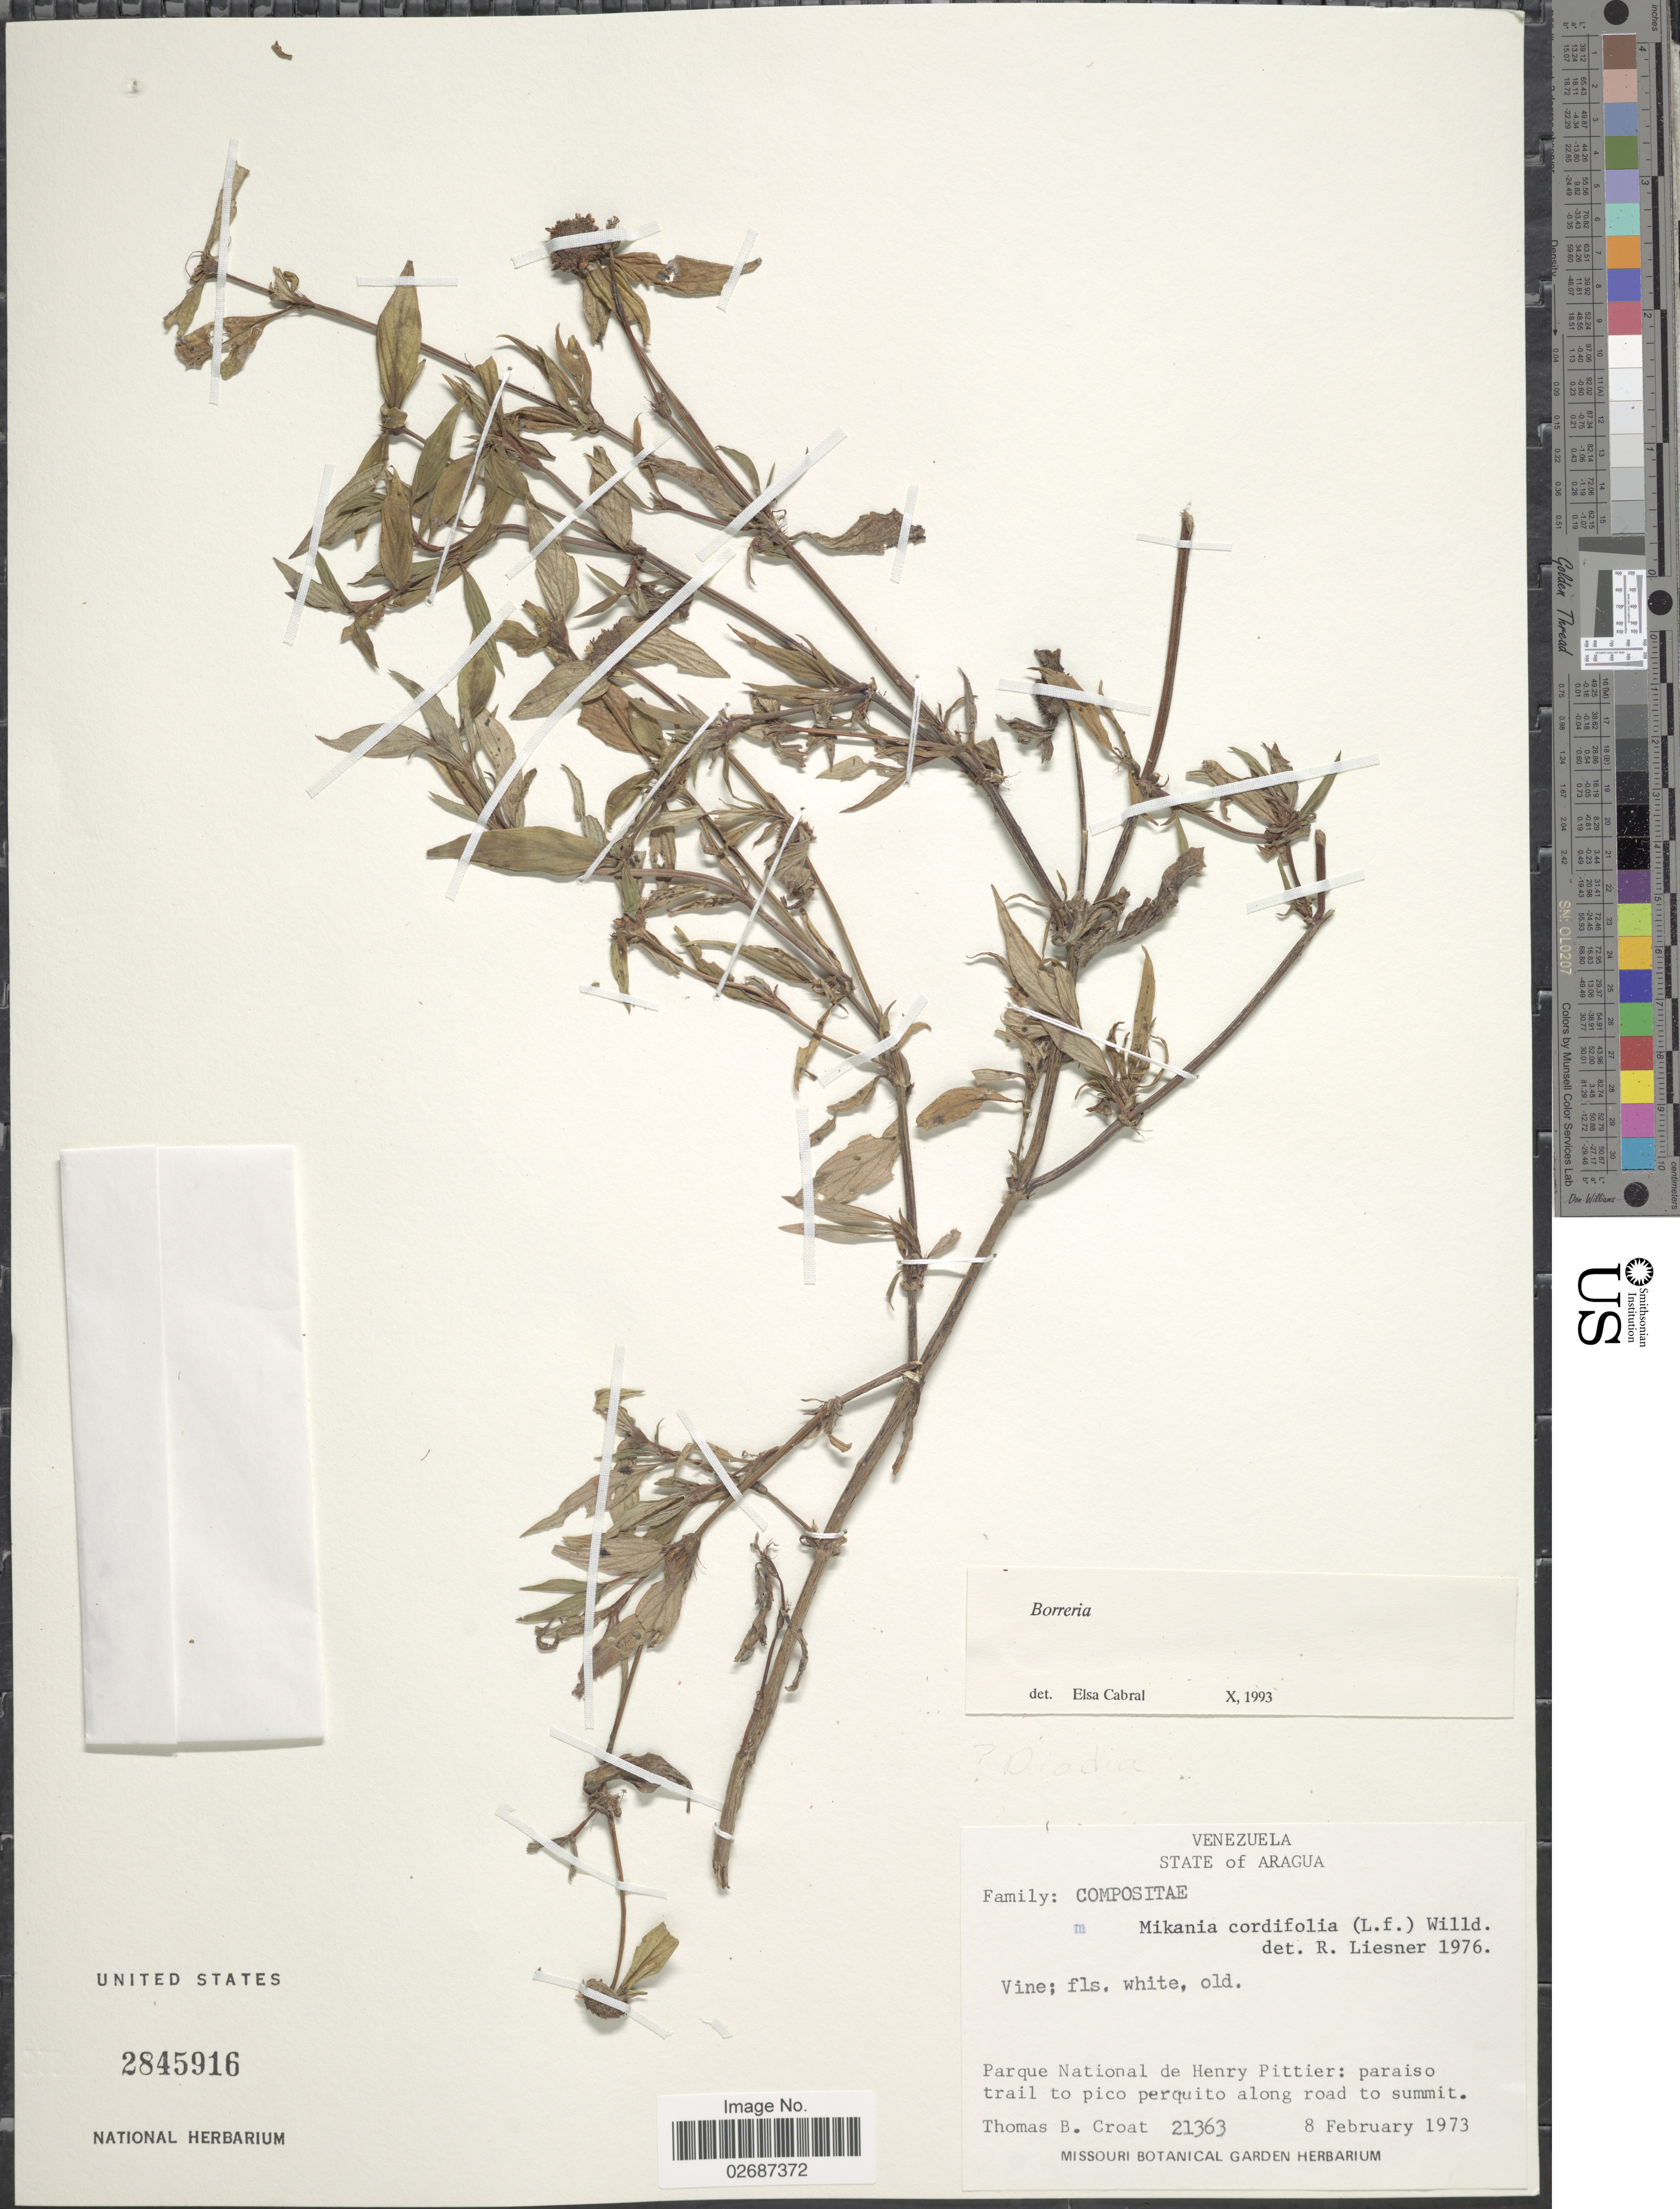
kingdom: Plantae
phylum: Tracheophyta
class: Magnoliopsida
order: Gentianales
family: Rubiaceae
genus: Borreria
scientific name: Borreria sp.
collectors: T. B. Croat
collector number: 21363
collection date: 1973-02-08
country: Venezuela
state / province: Aragua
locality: Parque National de Henry Pittier: paraiso trail to pico perquito along road to summit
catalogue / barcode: US 2845916